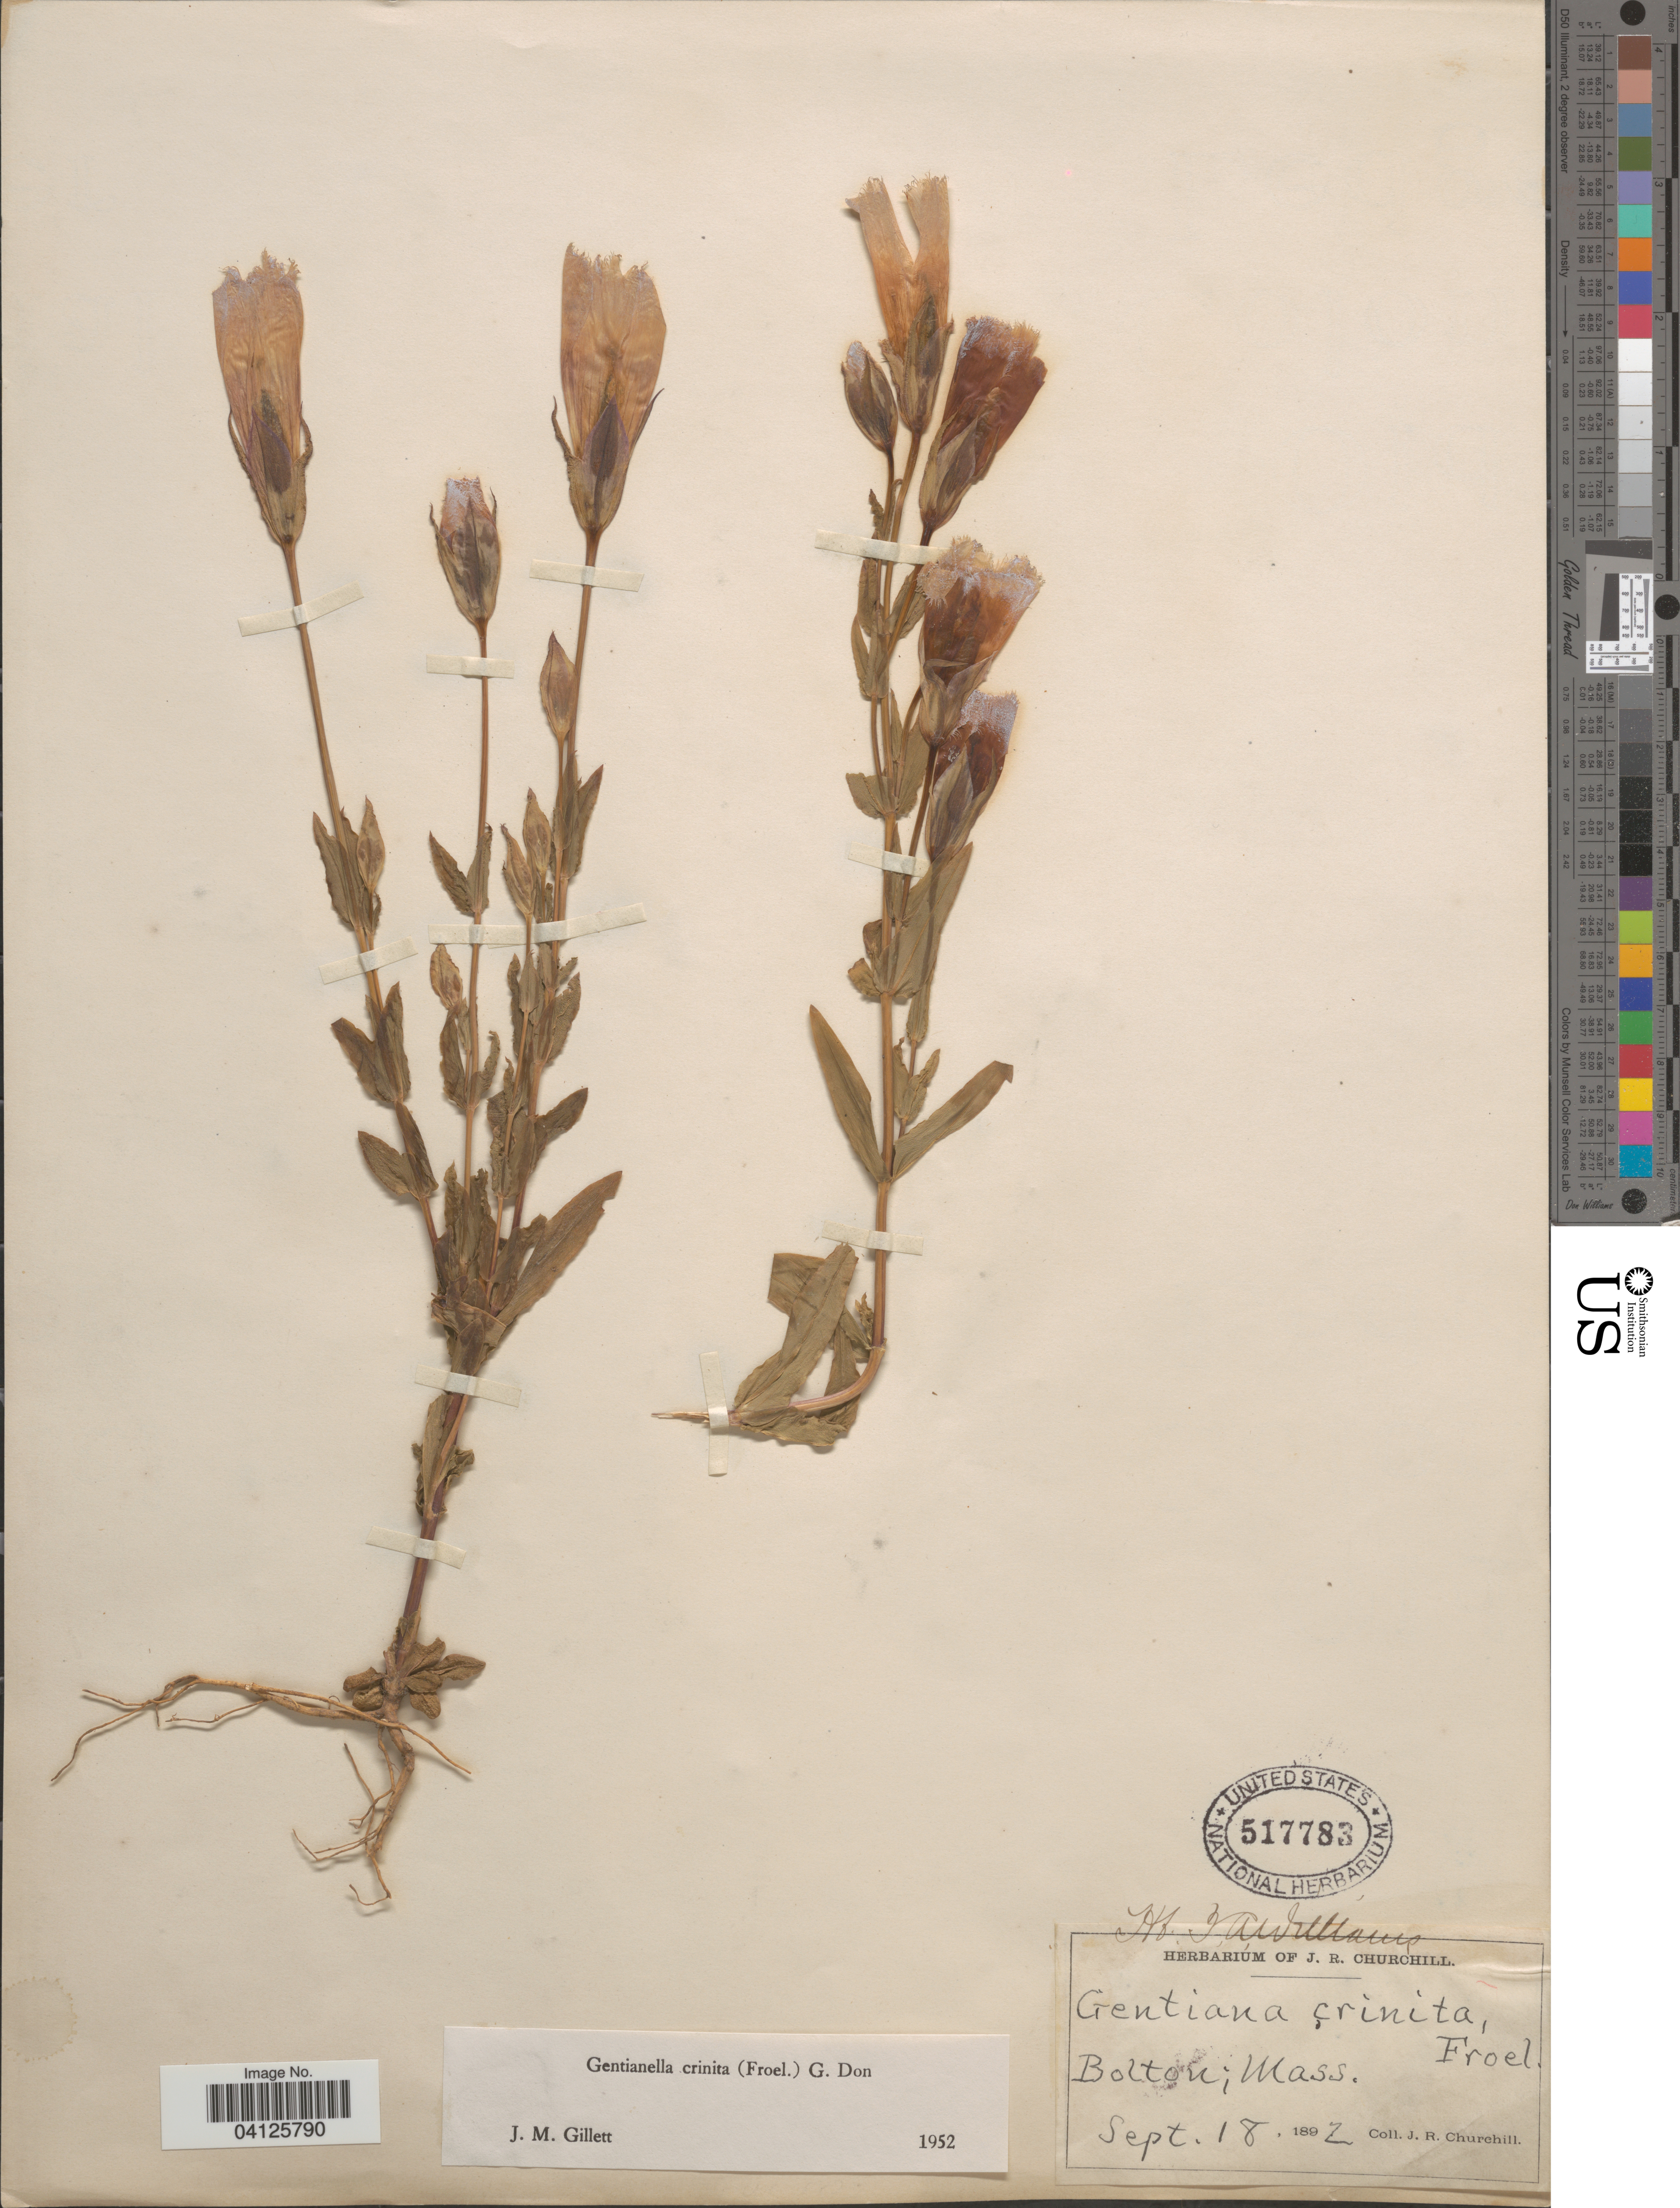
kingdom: Plantae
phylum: Tracheophyta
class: Magnoliopsida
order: Gentianales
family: Gentianaceae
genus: Gentianella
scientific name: Gentianella crinita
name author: (Froel.) G. Don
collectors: J. Churchill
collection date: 1892-09-18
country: United States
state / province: Massachusetts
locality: Bolton.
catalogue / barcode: US 517783